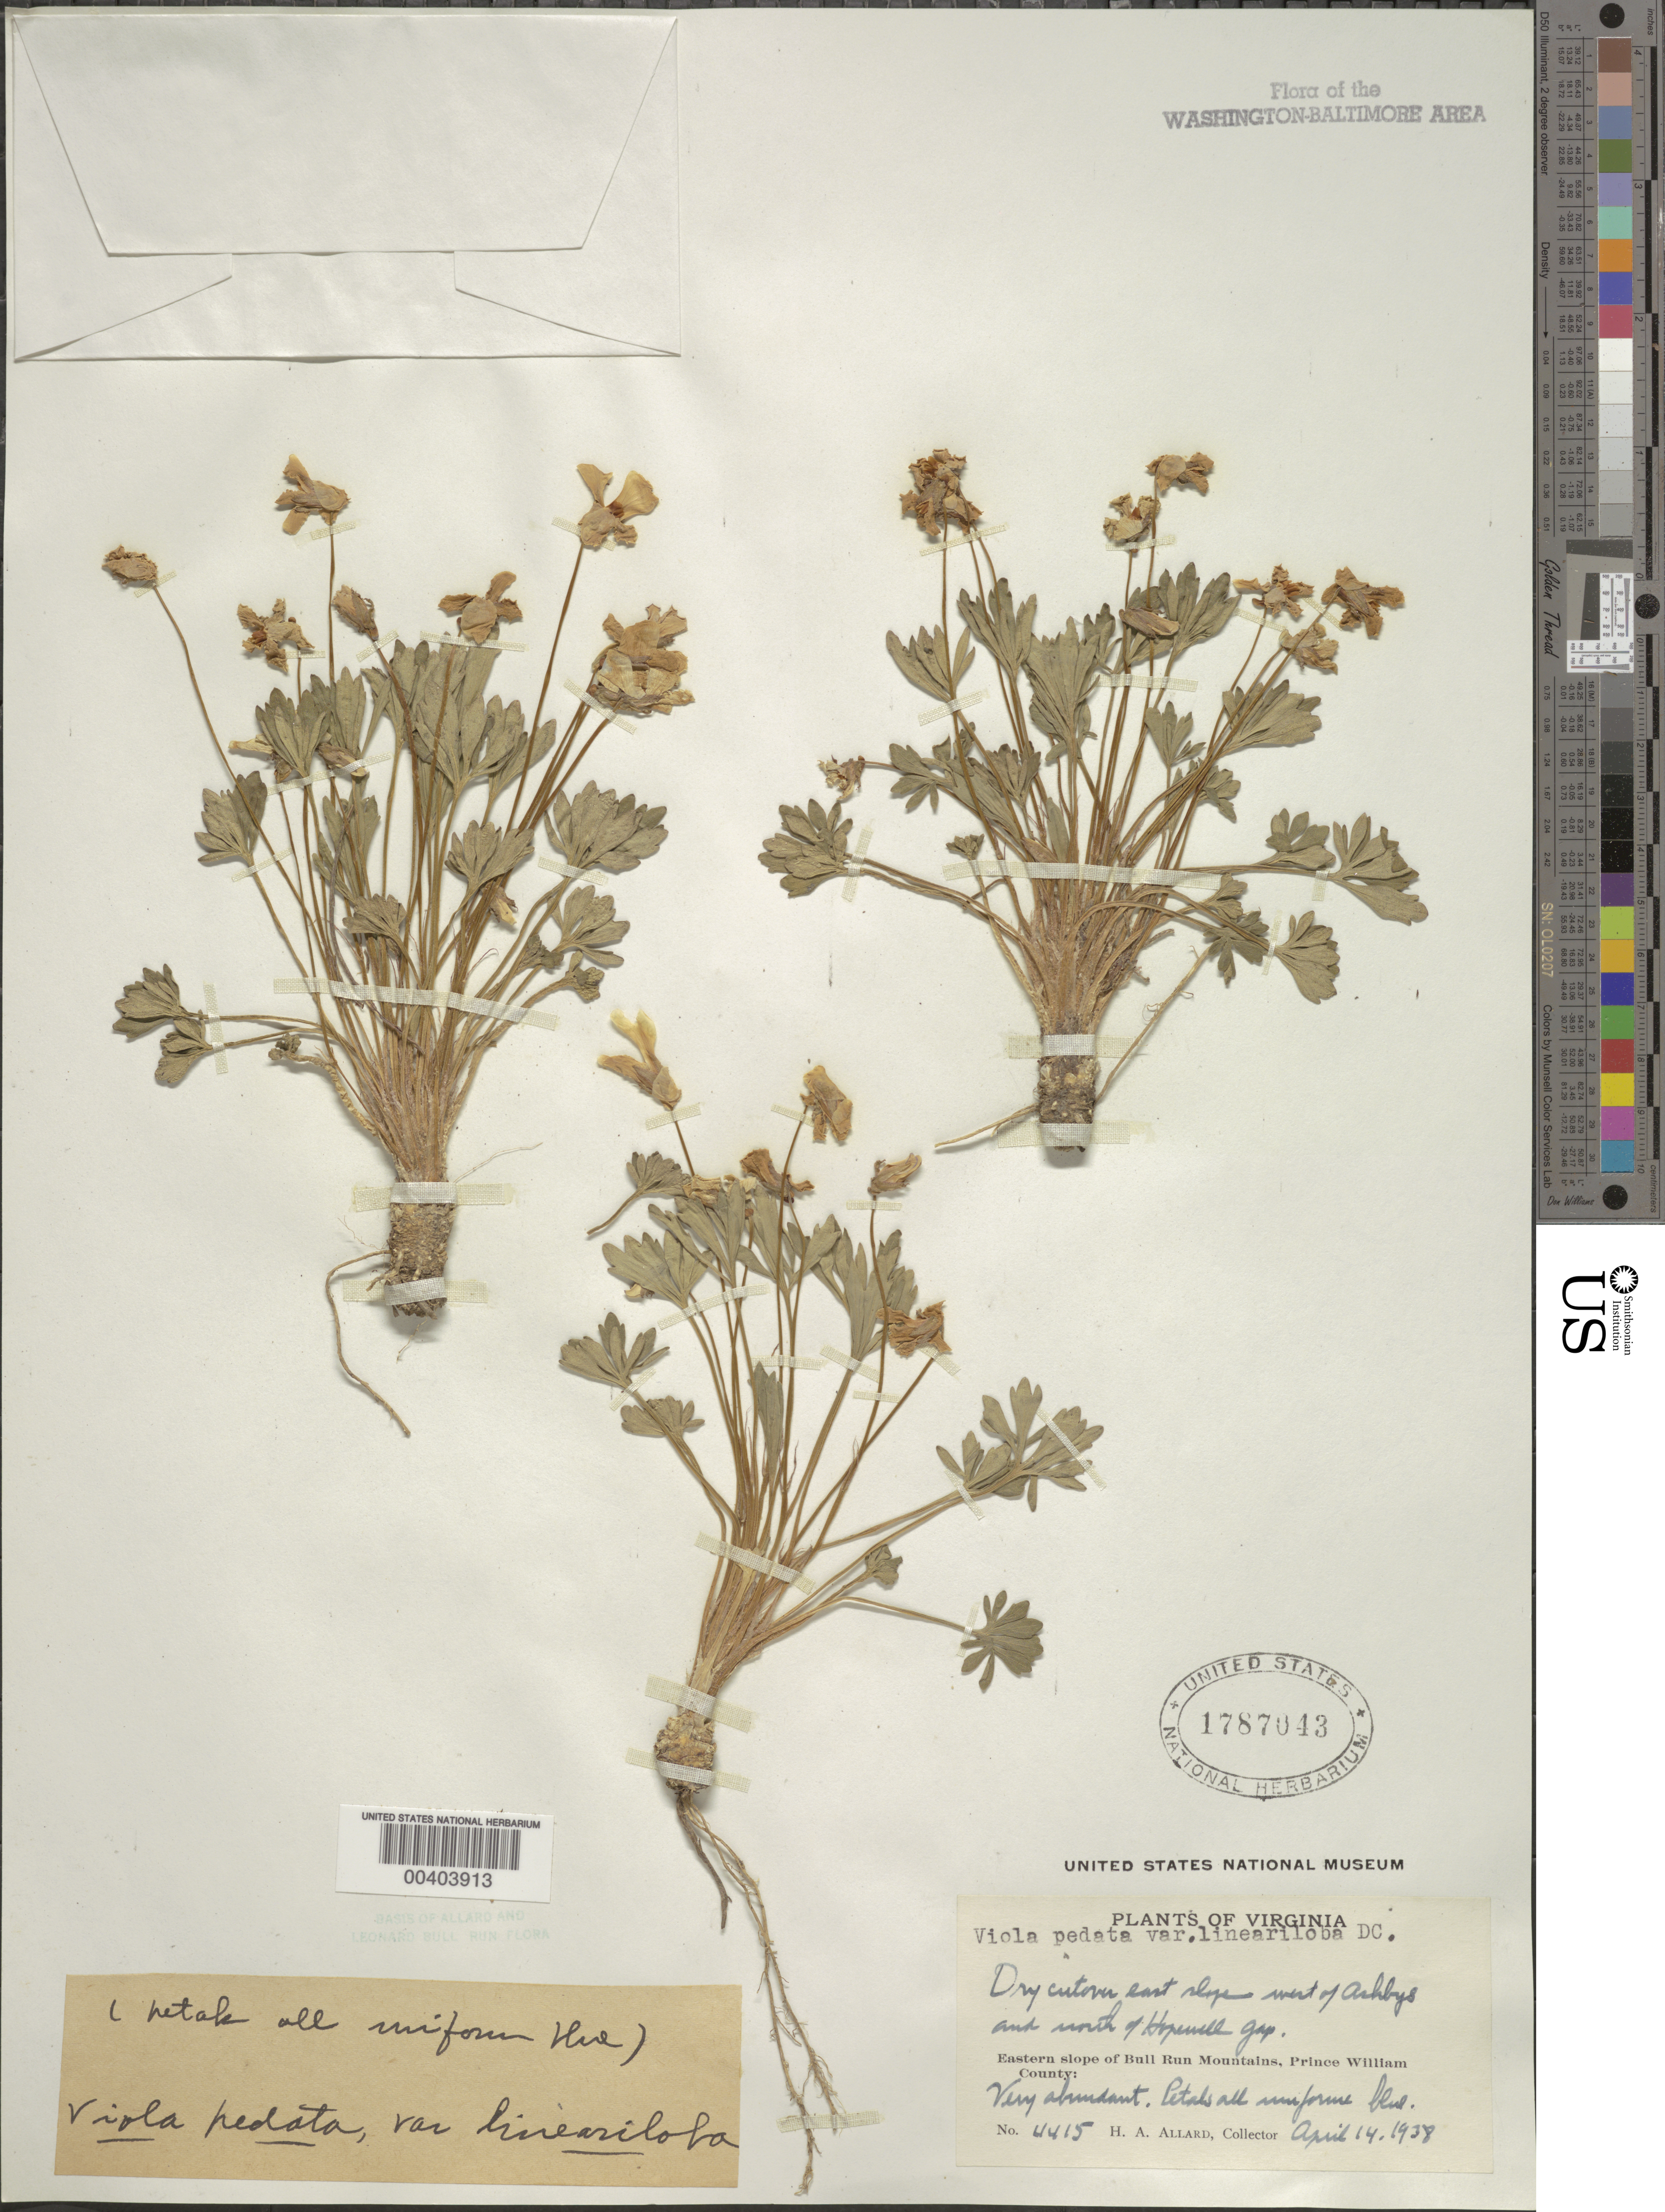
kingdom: Plantae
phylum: Tracheophyta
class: Magnoliopsida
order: Malpighiales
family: Violaceae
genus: Viola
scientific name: Viola pedata var. lineariloba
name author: Ging.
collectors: H. A. Allard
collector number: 4415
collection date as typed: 14 Apr 1938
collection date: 1938-04-14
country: United States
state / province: Virginia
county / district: Prince William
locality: North of Hopewell Gap, west of Ashbys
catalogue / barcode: US 1787043